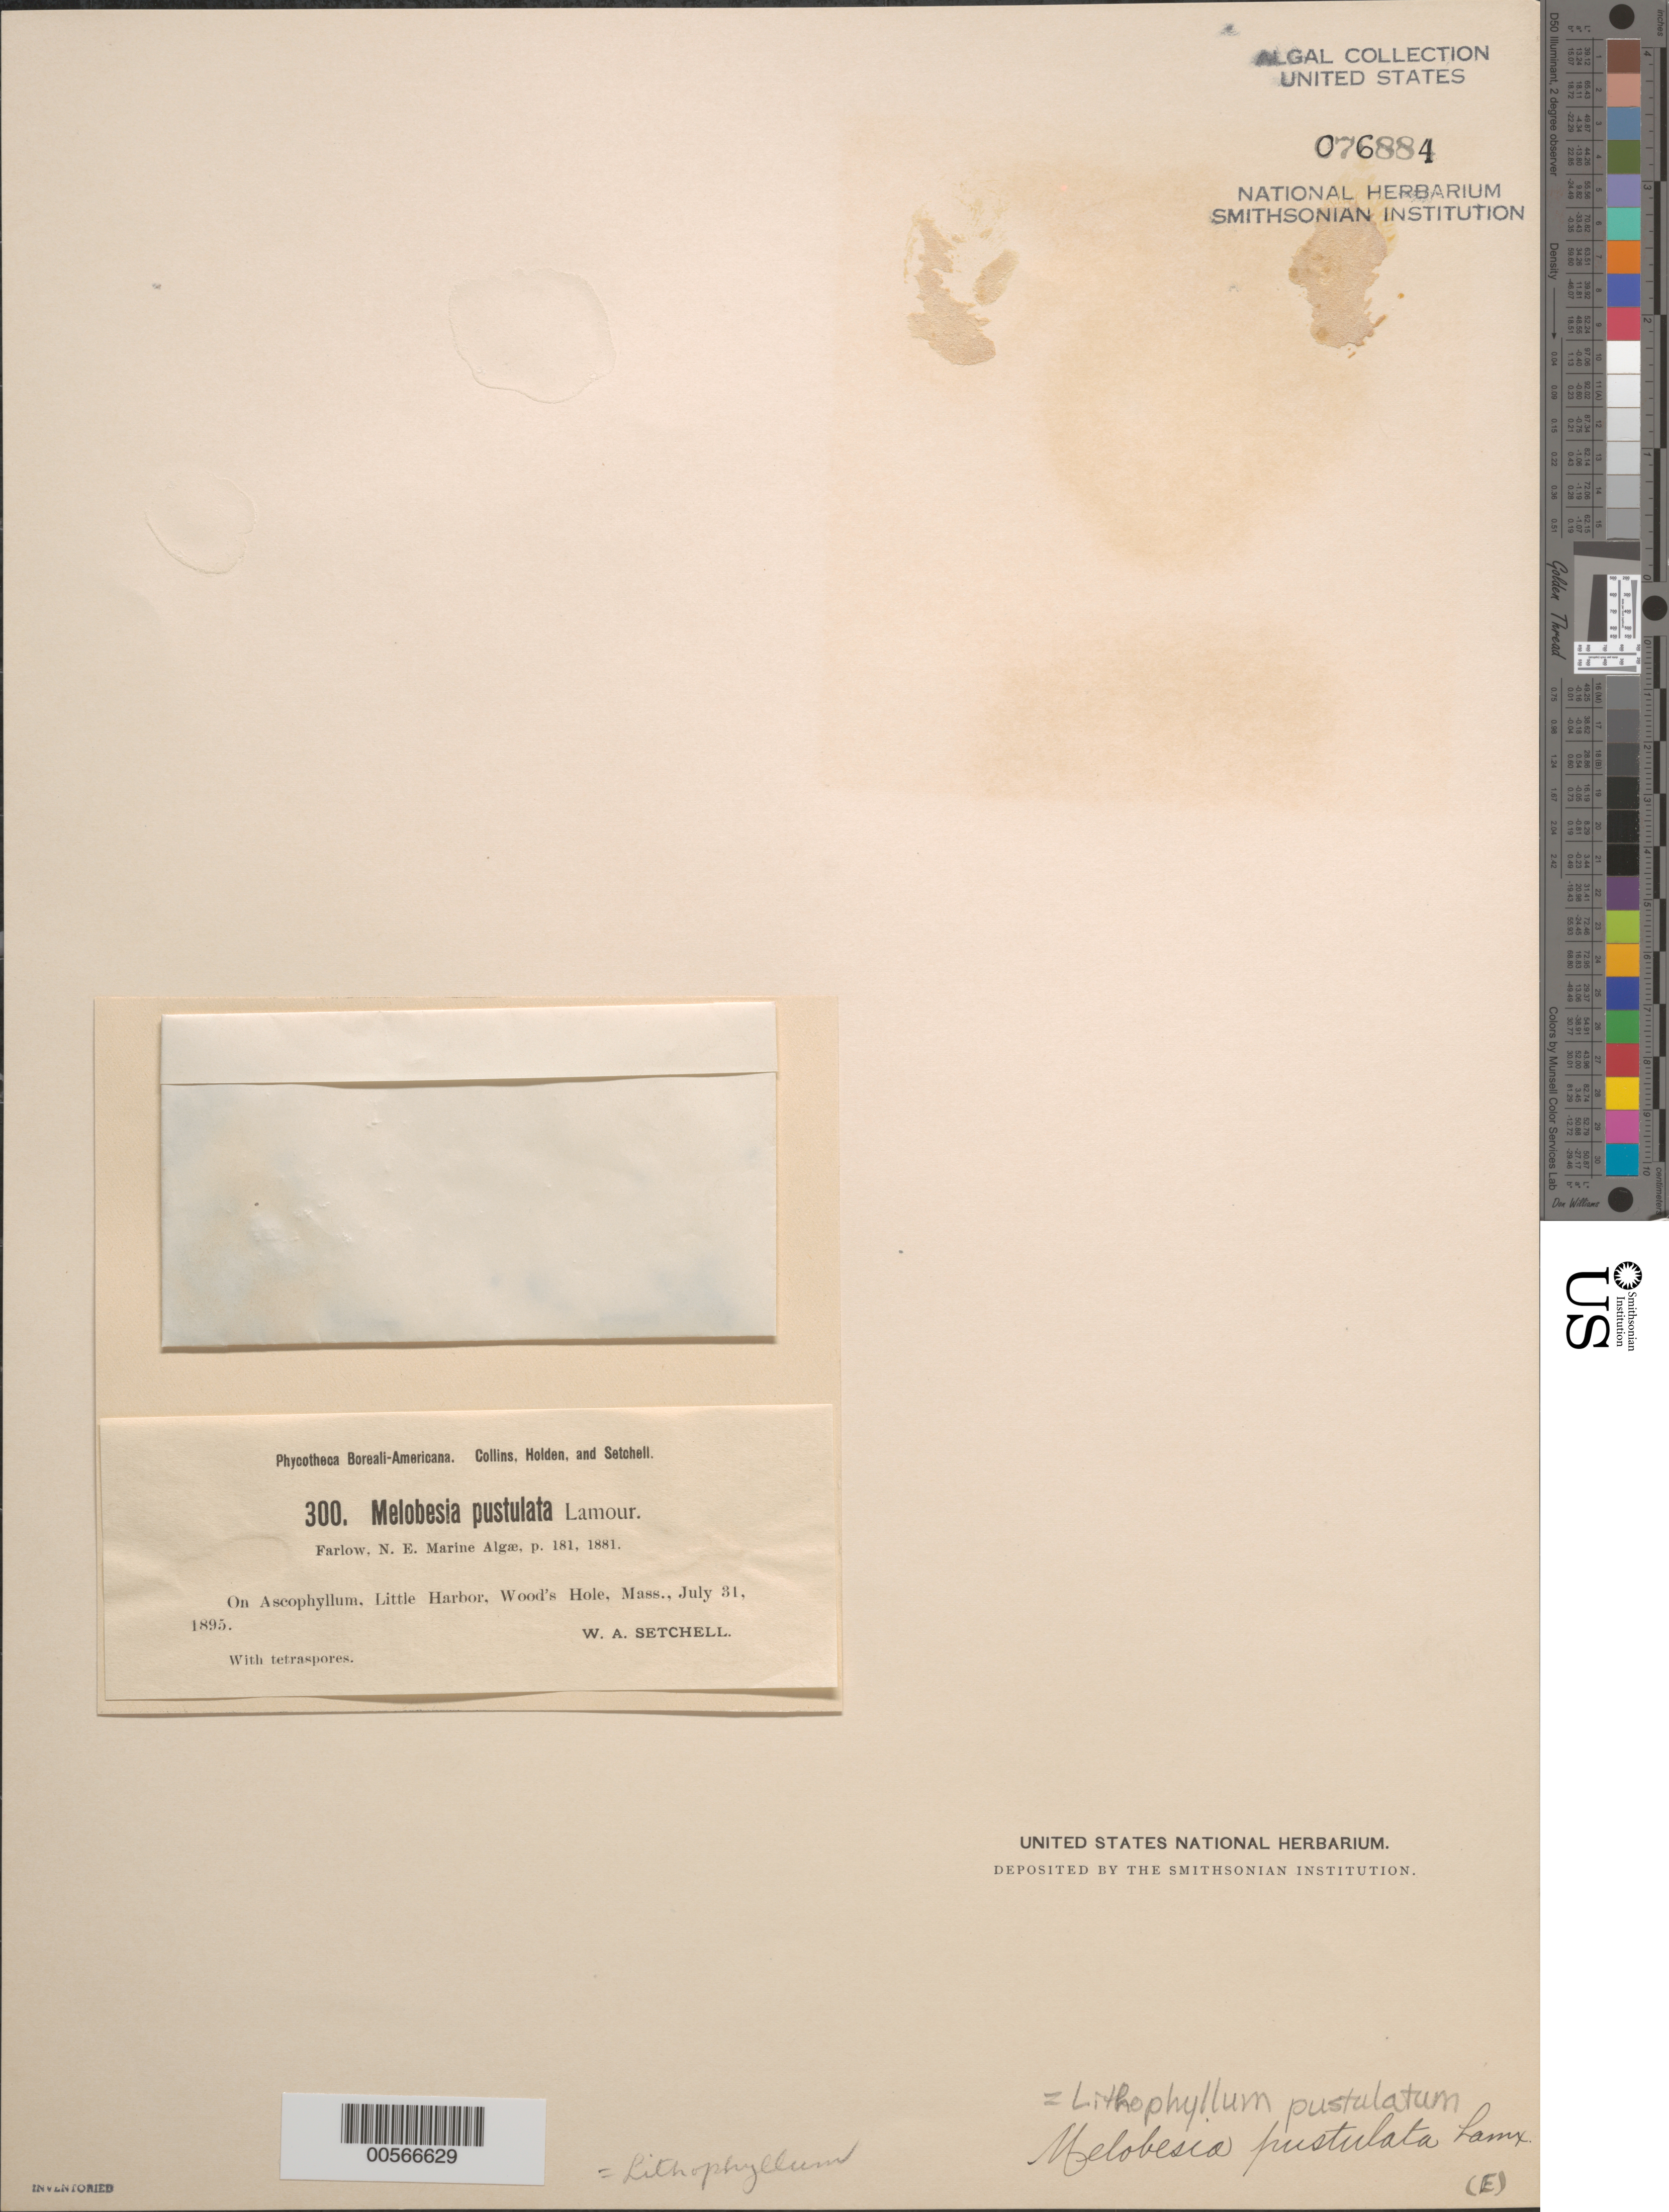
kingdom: Plantae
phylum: Rhodophyta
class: Florideophyceae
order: Corallinales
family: Lithophyllaceae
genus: Titanoderma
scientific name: Titanoderma pustulatum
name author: (J.V.Lamouroux) Naegeli in Naegeli & C. Cramer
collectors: W. Setchell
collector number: PB-A 300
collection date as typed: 31 Jul 1895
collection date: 1895-07-31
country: United States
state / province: Massachusetts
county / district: Barnstable County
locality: Woods Hole, Little Harbor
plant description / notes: Collins, Holden & Setchell, Phycotheca Boreali-Americana, as Melobesia pustulata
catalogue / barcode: US 76884